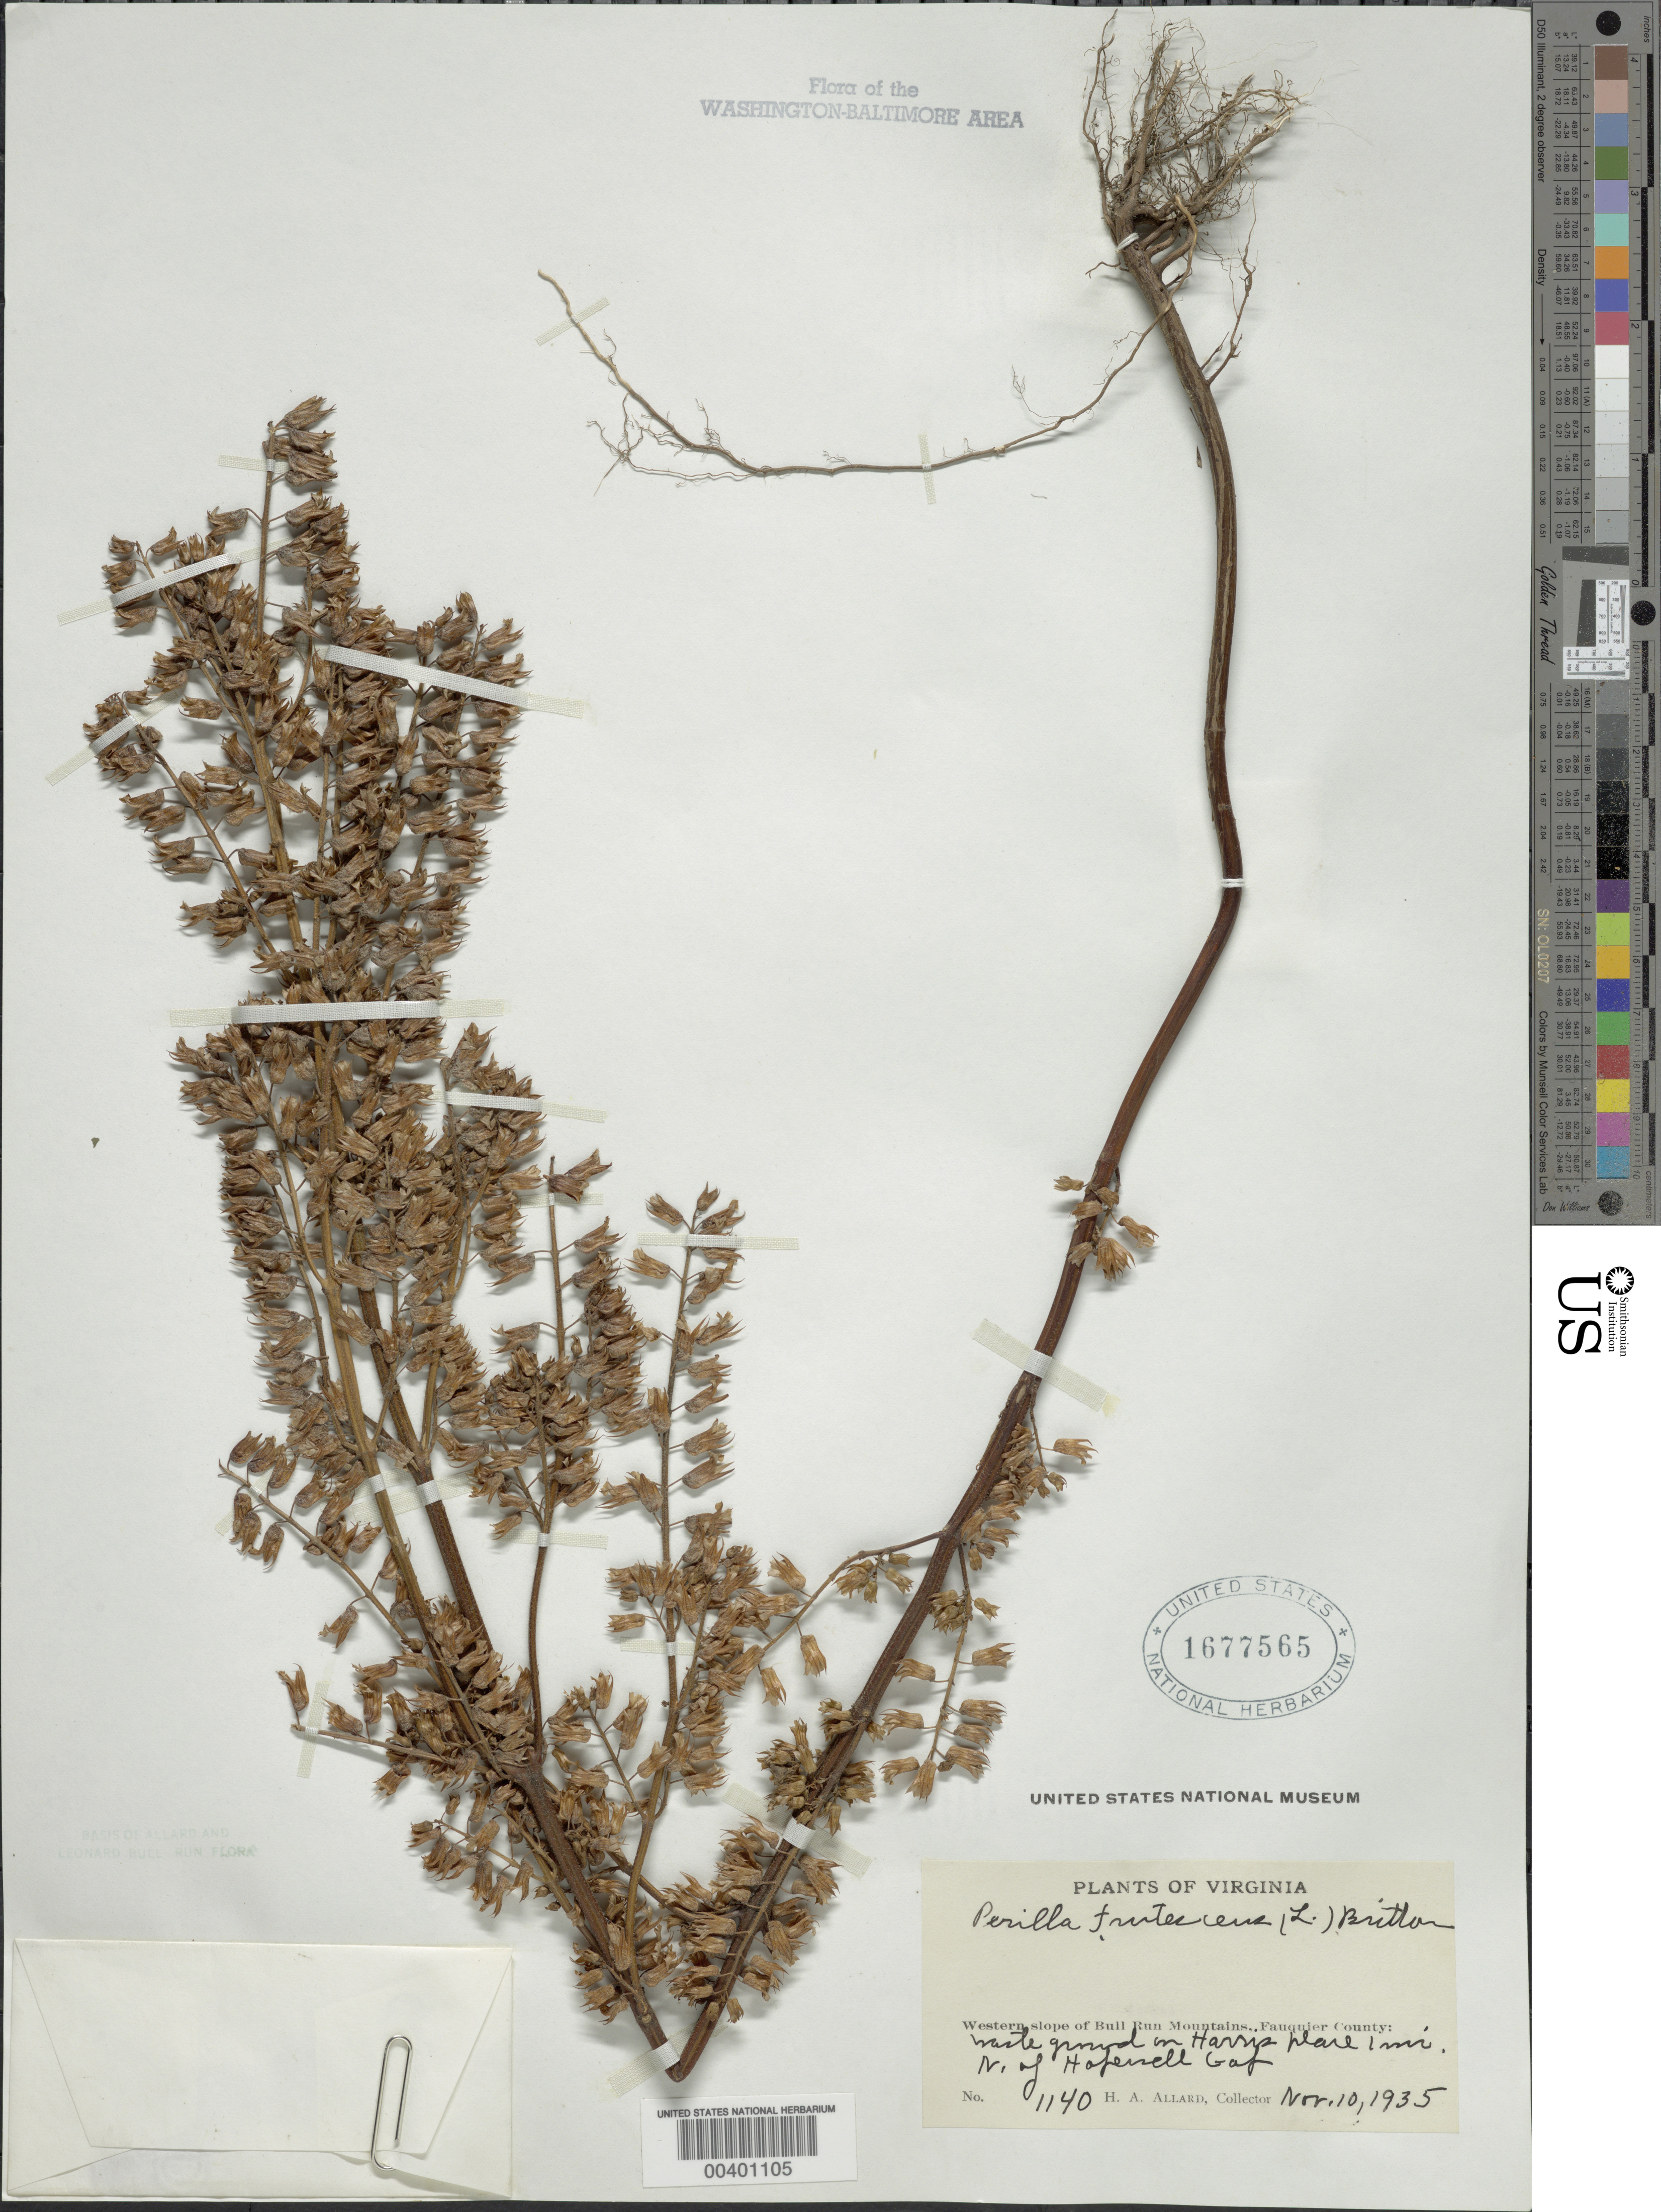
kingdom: Plantae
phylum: Tracheophyta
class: Magnoliopsida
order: Lamiales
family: Lamiaceae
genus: Perilla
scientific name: Perilla frutescens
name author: (L.) Britton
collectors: H. A. Allard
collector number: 1140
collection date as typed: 10 Nov 1935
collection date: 1935-11-10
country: United States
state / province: Virginia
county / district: Fauquier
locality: North of Hopewell Gap, Harris Place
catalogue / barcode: US 1677565